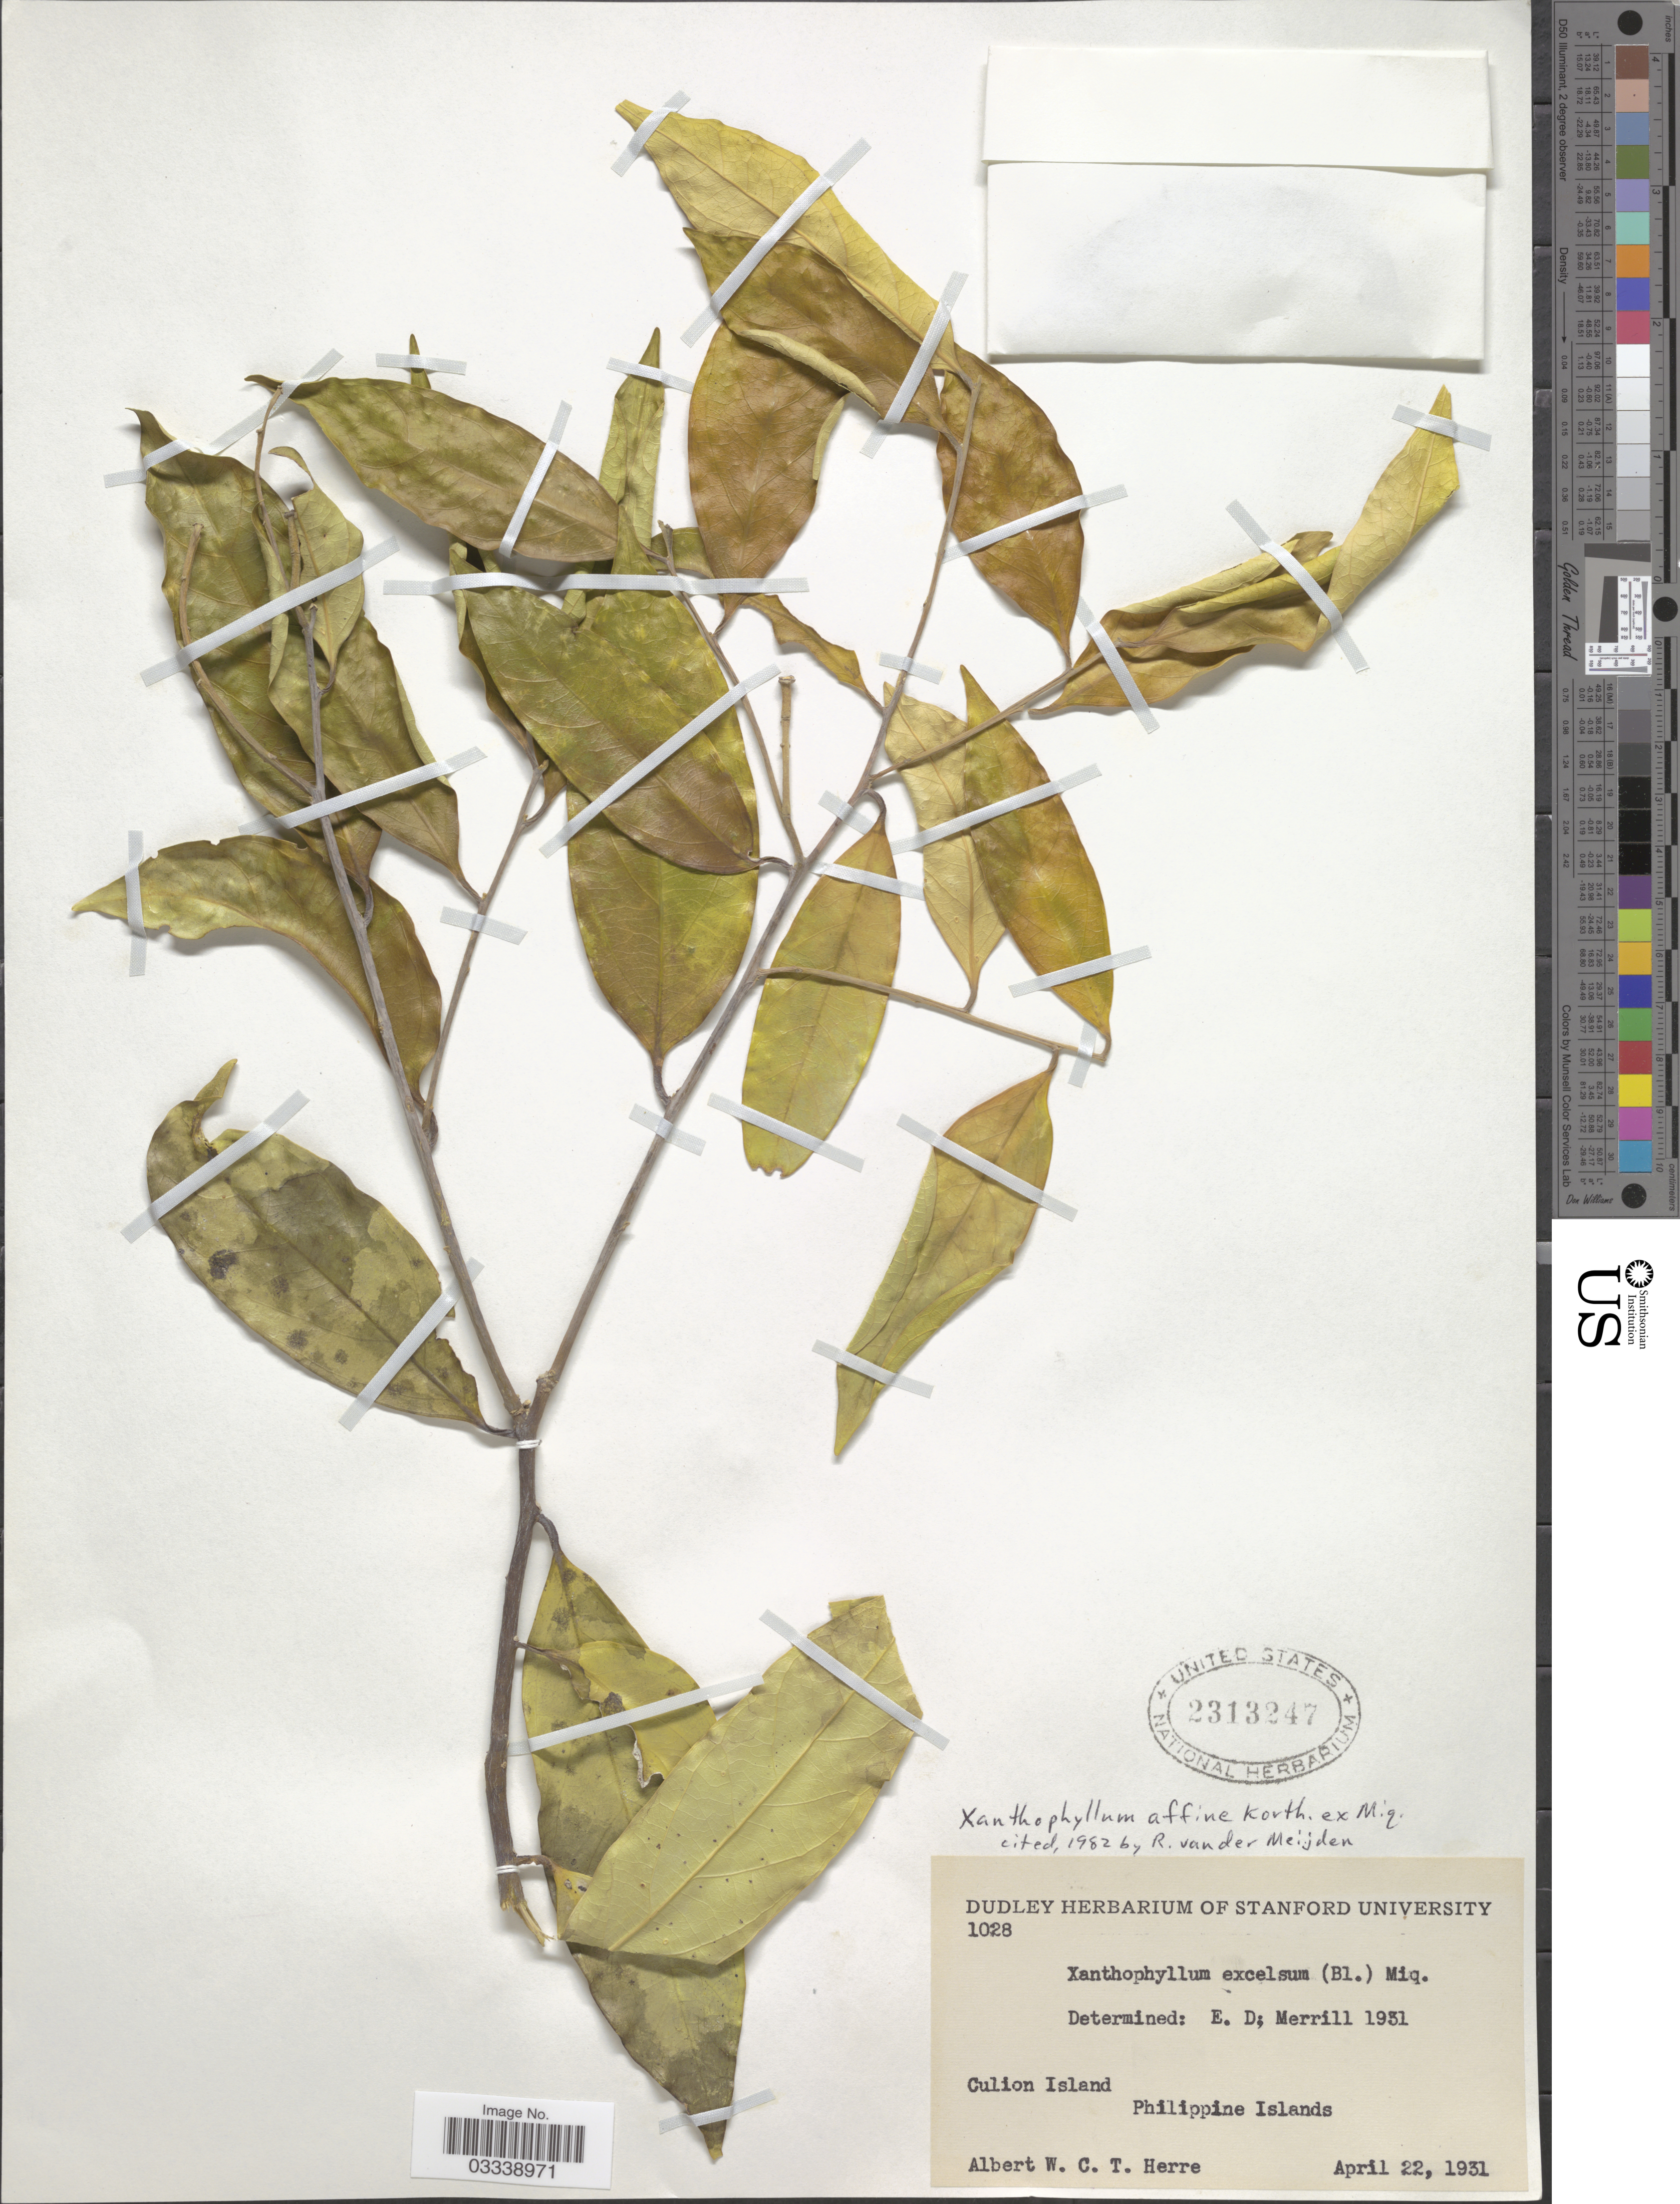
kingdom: Plantae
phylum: Tracheophyta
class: Magnoliopsida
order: Fabales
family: Polygalaceae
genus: Xanthophyllum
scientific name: Xanthophyllum affine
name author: Korth. ex Miq.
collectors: A. W. Herre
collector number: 1028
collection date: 1931-04-22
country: Philippines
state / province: Mimaropa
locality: Culion Island. Philippine Islands.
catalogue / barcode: US 2313247